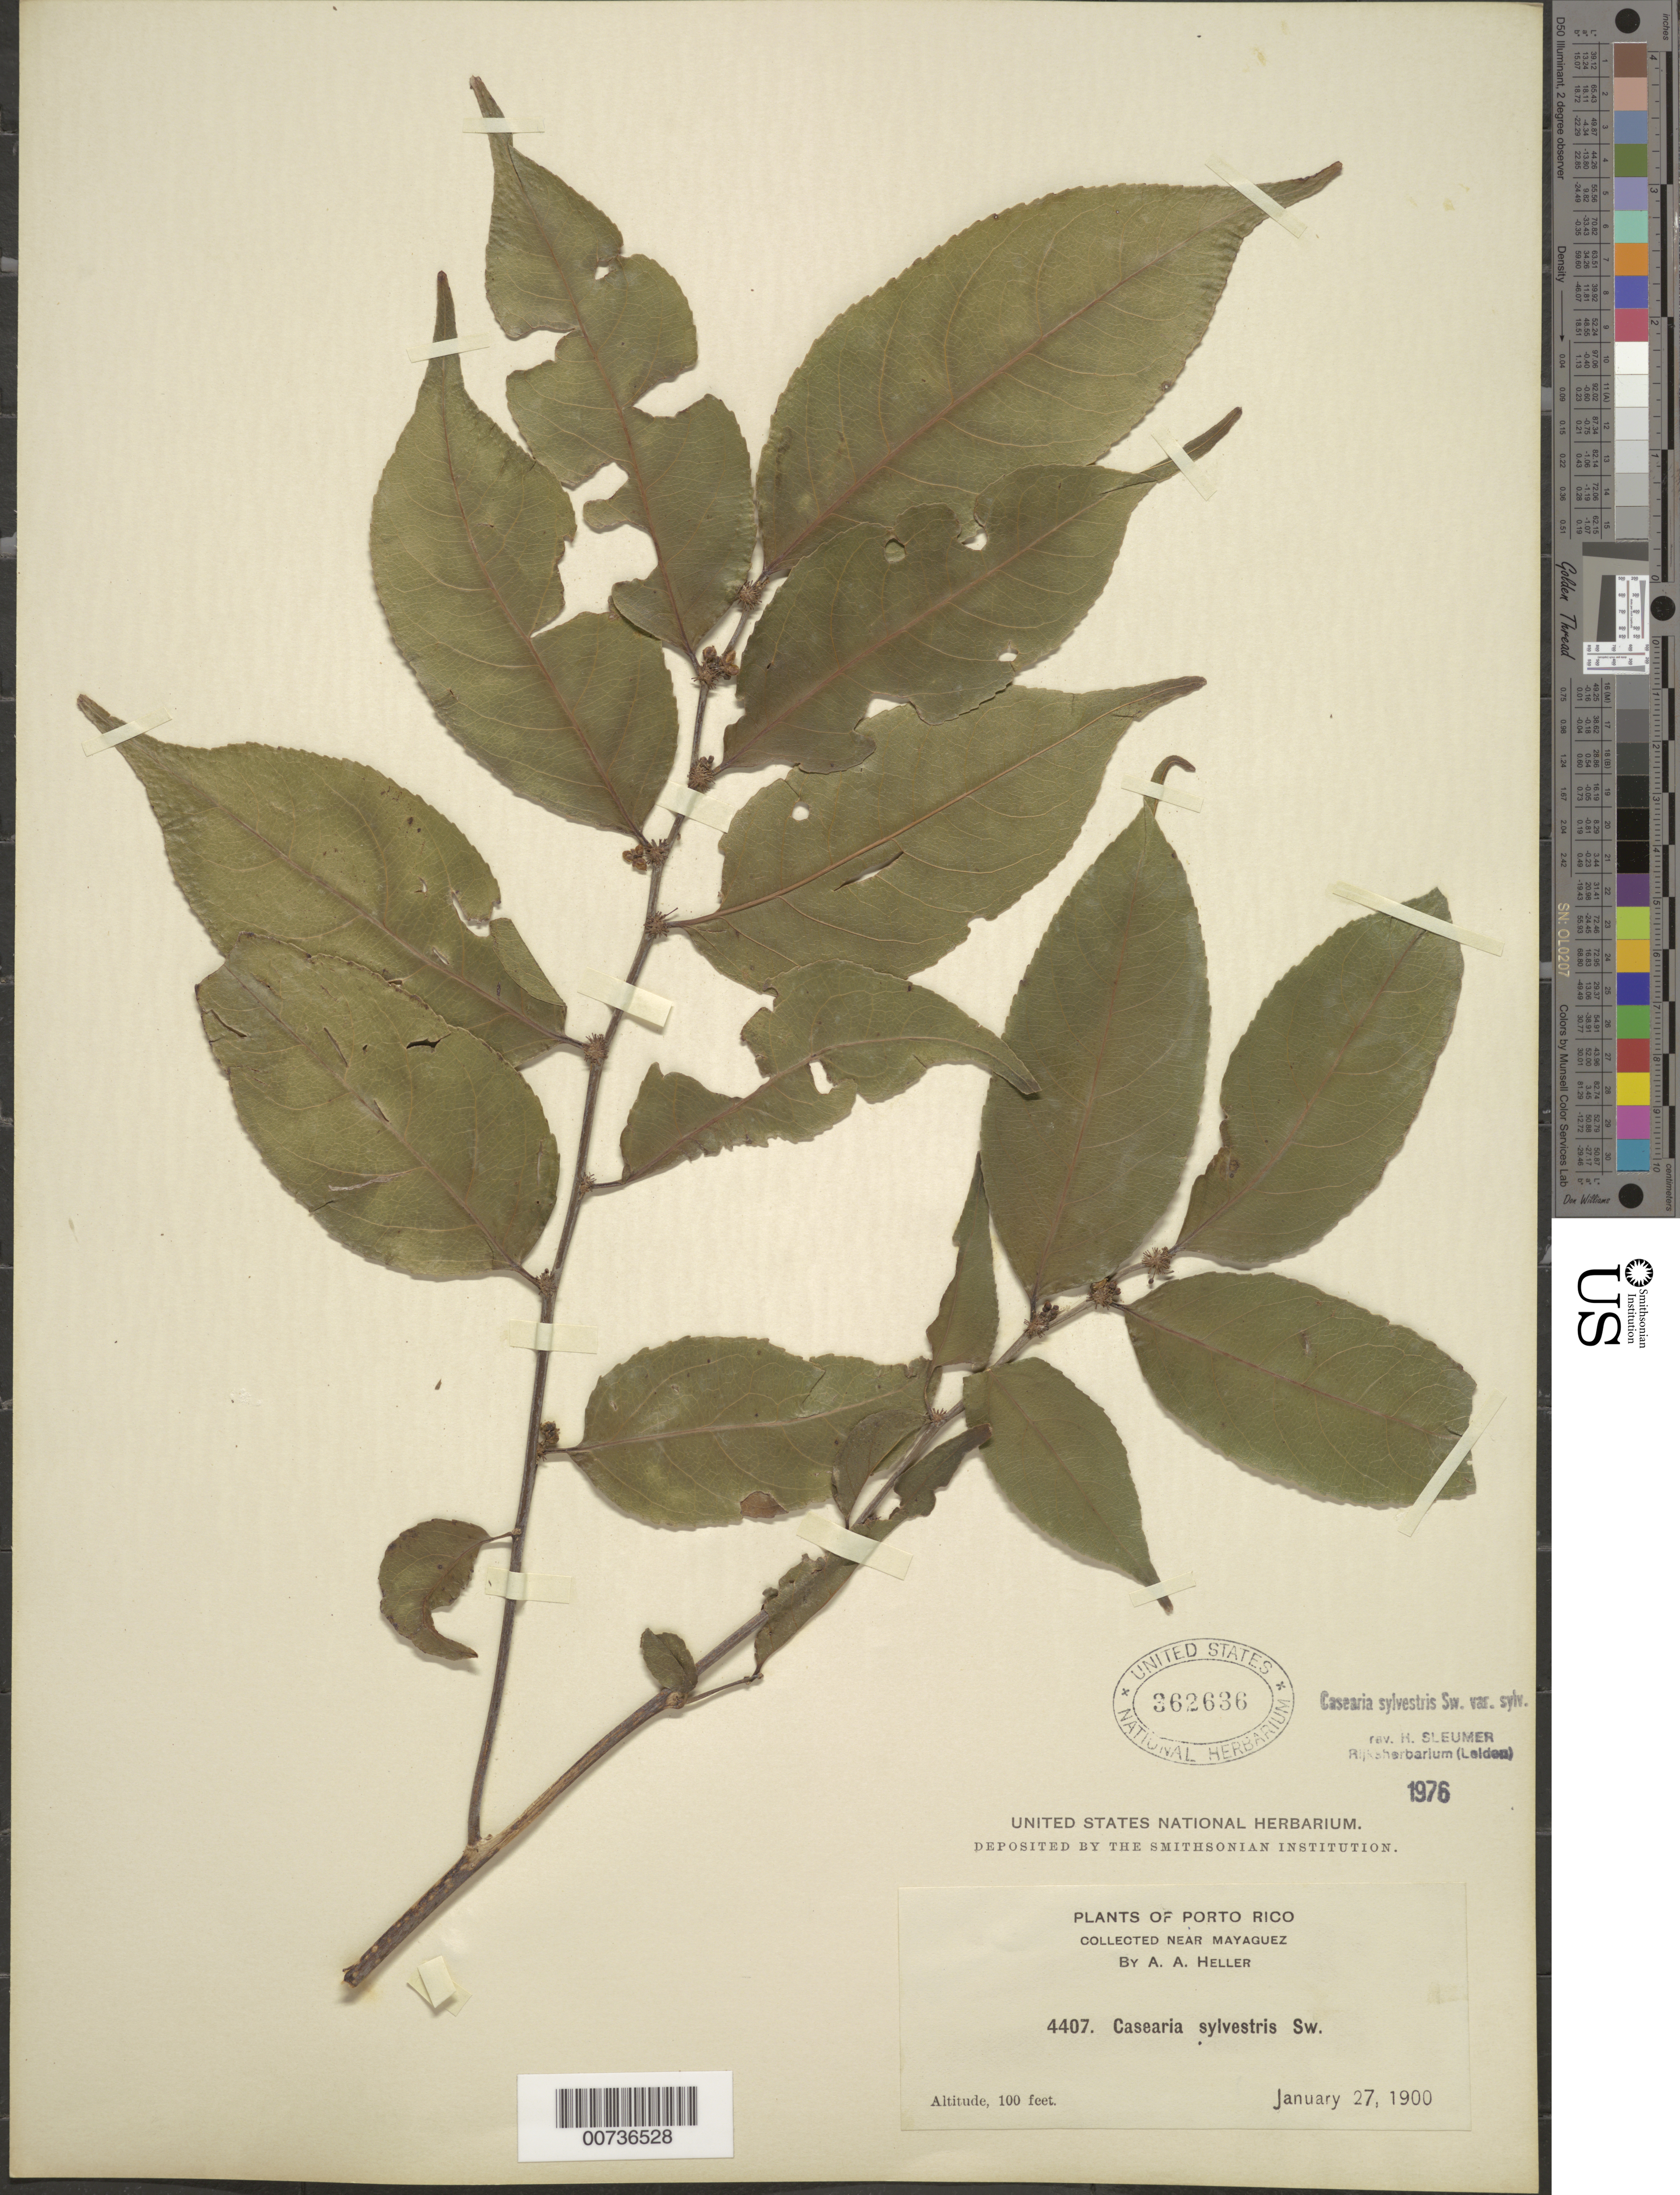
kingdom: Plantae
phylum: Tracheophyta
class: Magnoliopsida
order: Malpighiales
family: Salicaceae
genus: Casearia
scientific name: Casearia sylvestris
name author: Sw.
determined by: Sleumer, H. O.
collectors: A. A. Heller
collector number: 4407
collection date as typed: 27 Jan 1900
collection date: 1900-01-27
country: Puerto Rico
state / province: Mayagüez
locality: Near Mayaguez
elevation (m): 30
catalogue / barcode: US 362636